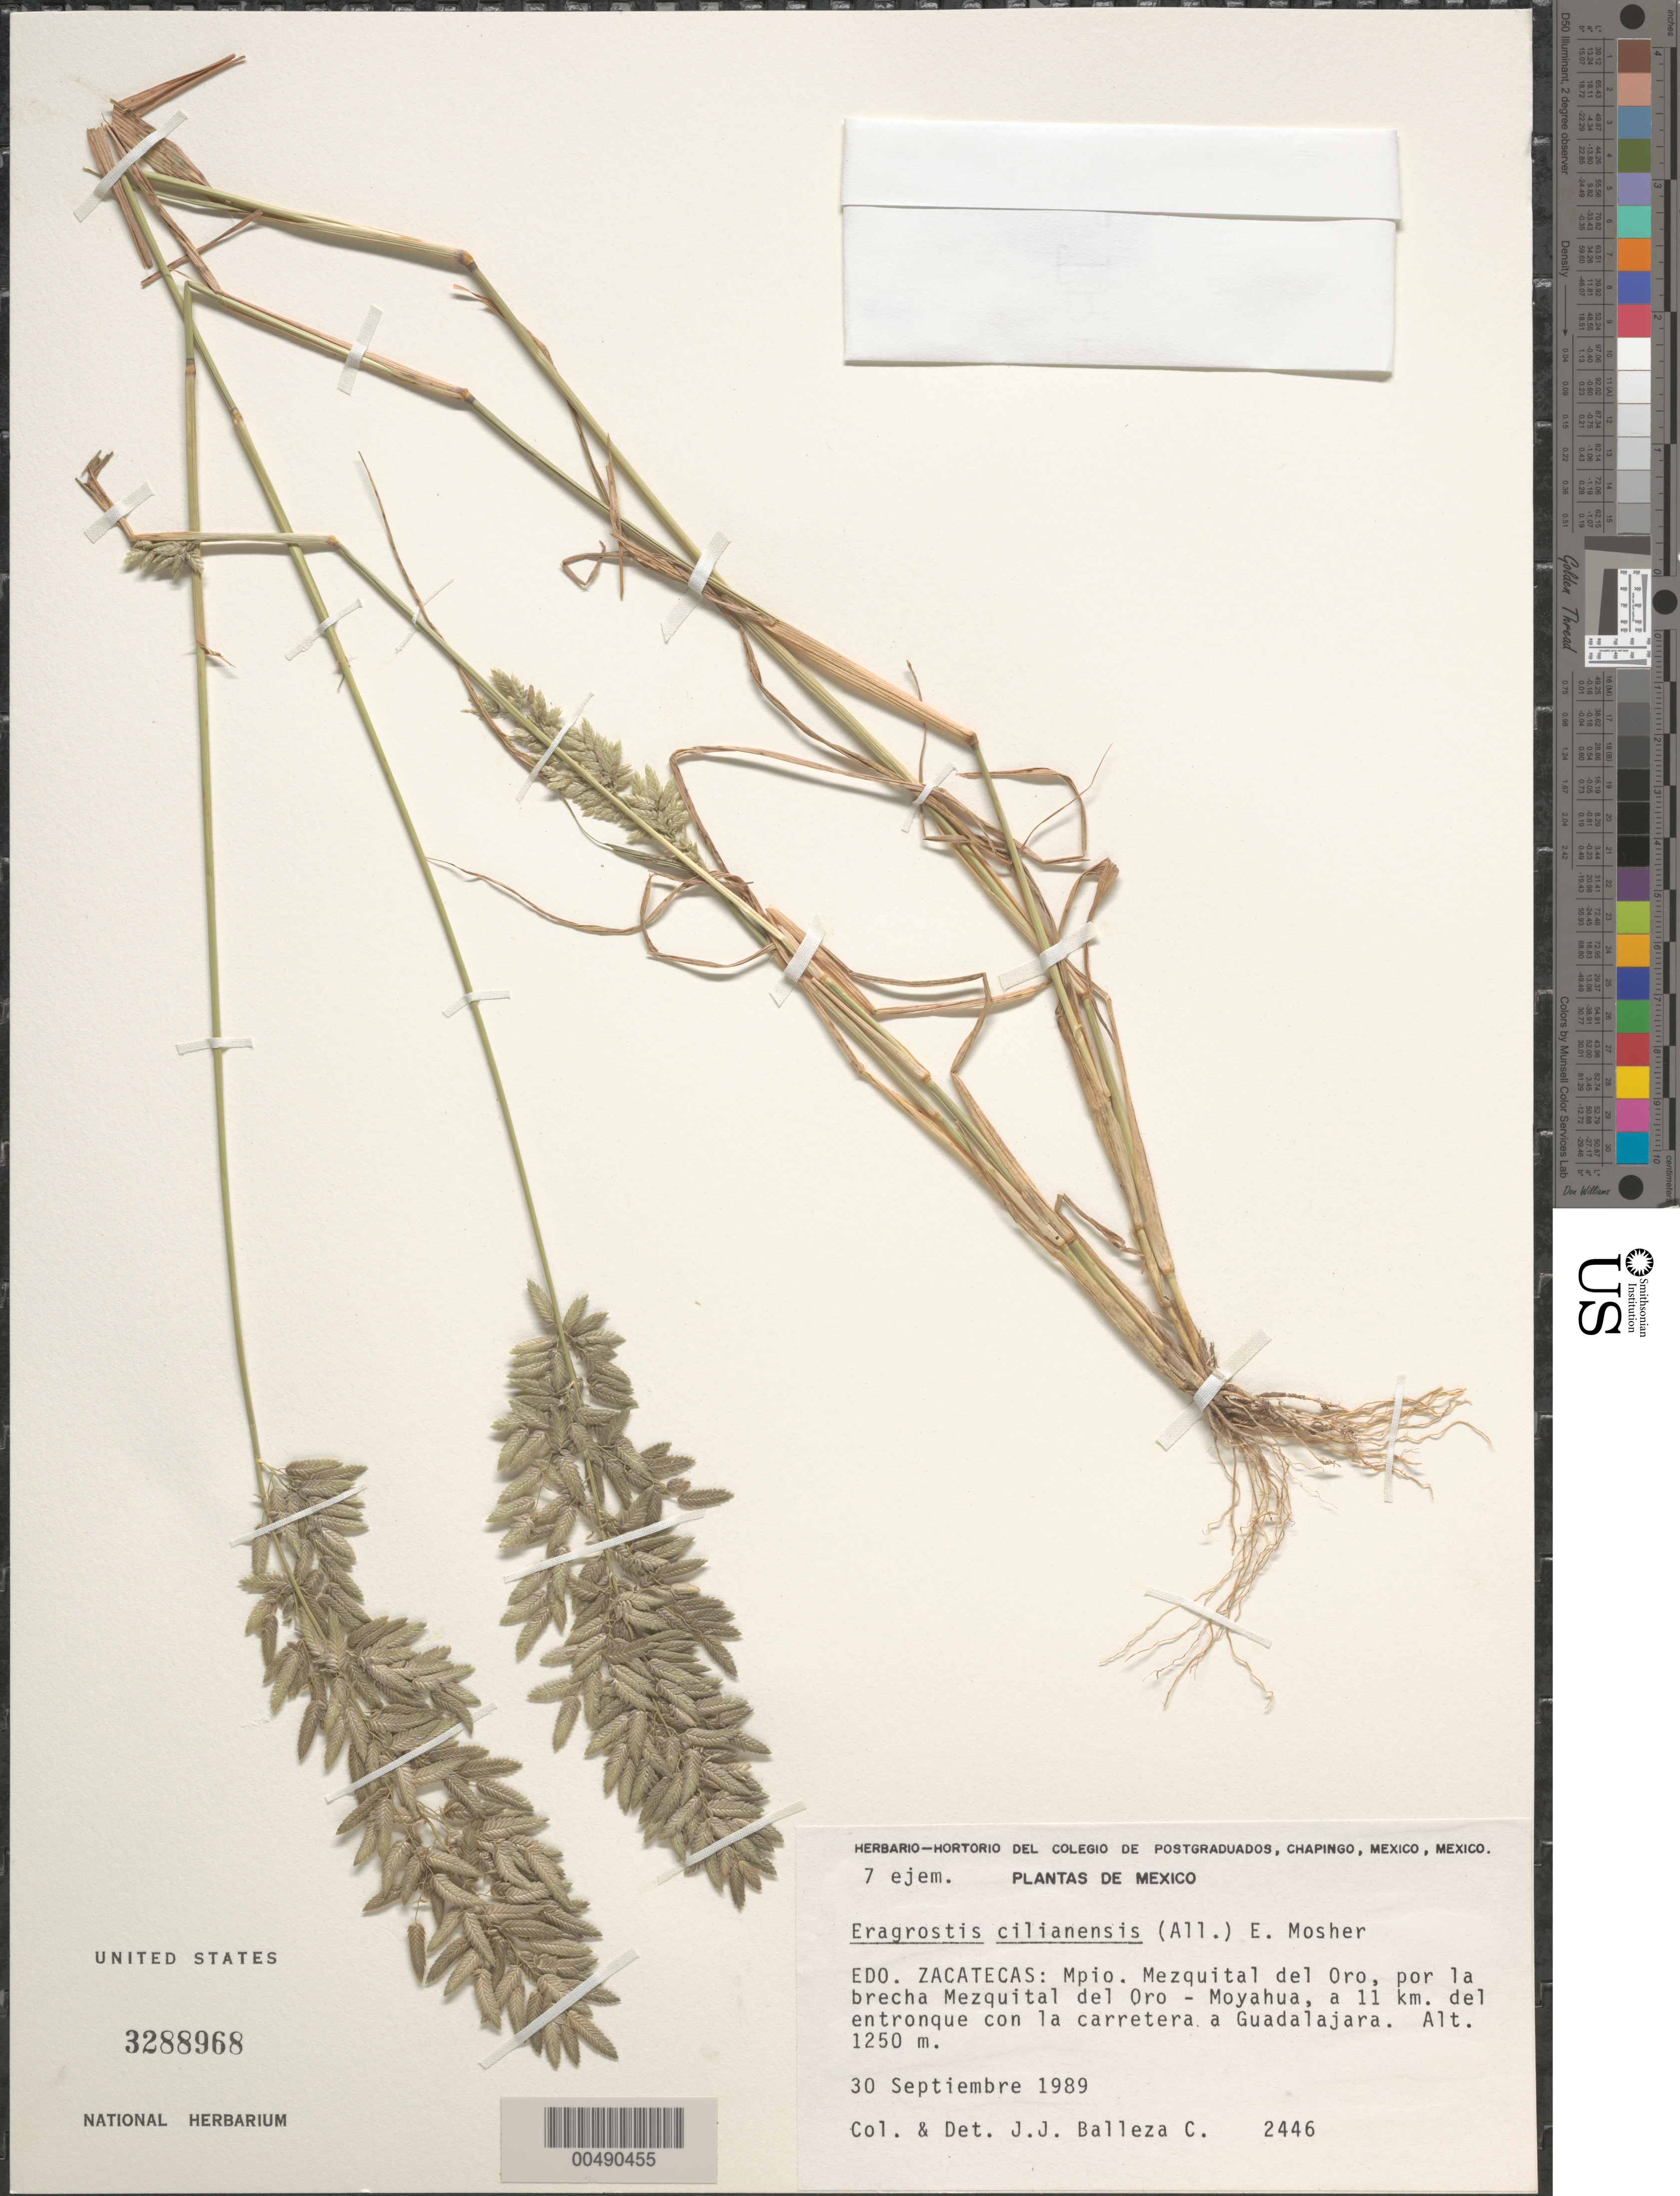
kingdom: Plantae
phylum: Tracheophyta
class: Liliopsida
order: Poales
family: Poaceae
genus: Eragrostis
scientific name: Eragrostis cilianensis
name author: (Bellardi) Vignolo ex Janch.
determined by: Balleza C., J. J.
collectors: J. J. Balleza C.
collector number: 2446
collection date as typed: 30 Sep 1989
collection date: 1989-09-30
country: Mexico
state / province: Zacatecas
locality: Meziquital del Oro Mun., por la brecha Mezquital del Oro - Moyahua, 11 km del entronque con al rd to Guadalajara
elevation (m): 1250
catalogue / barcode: US 3288968